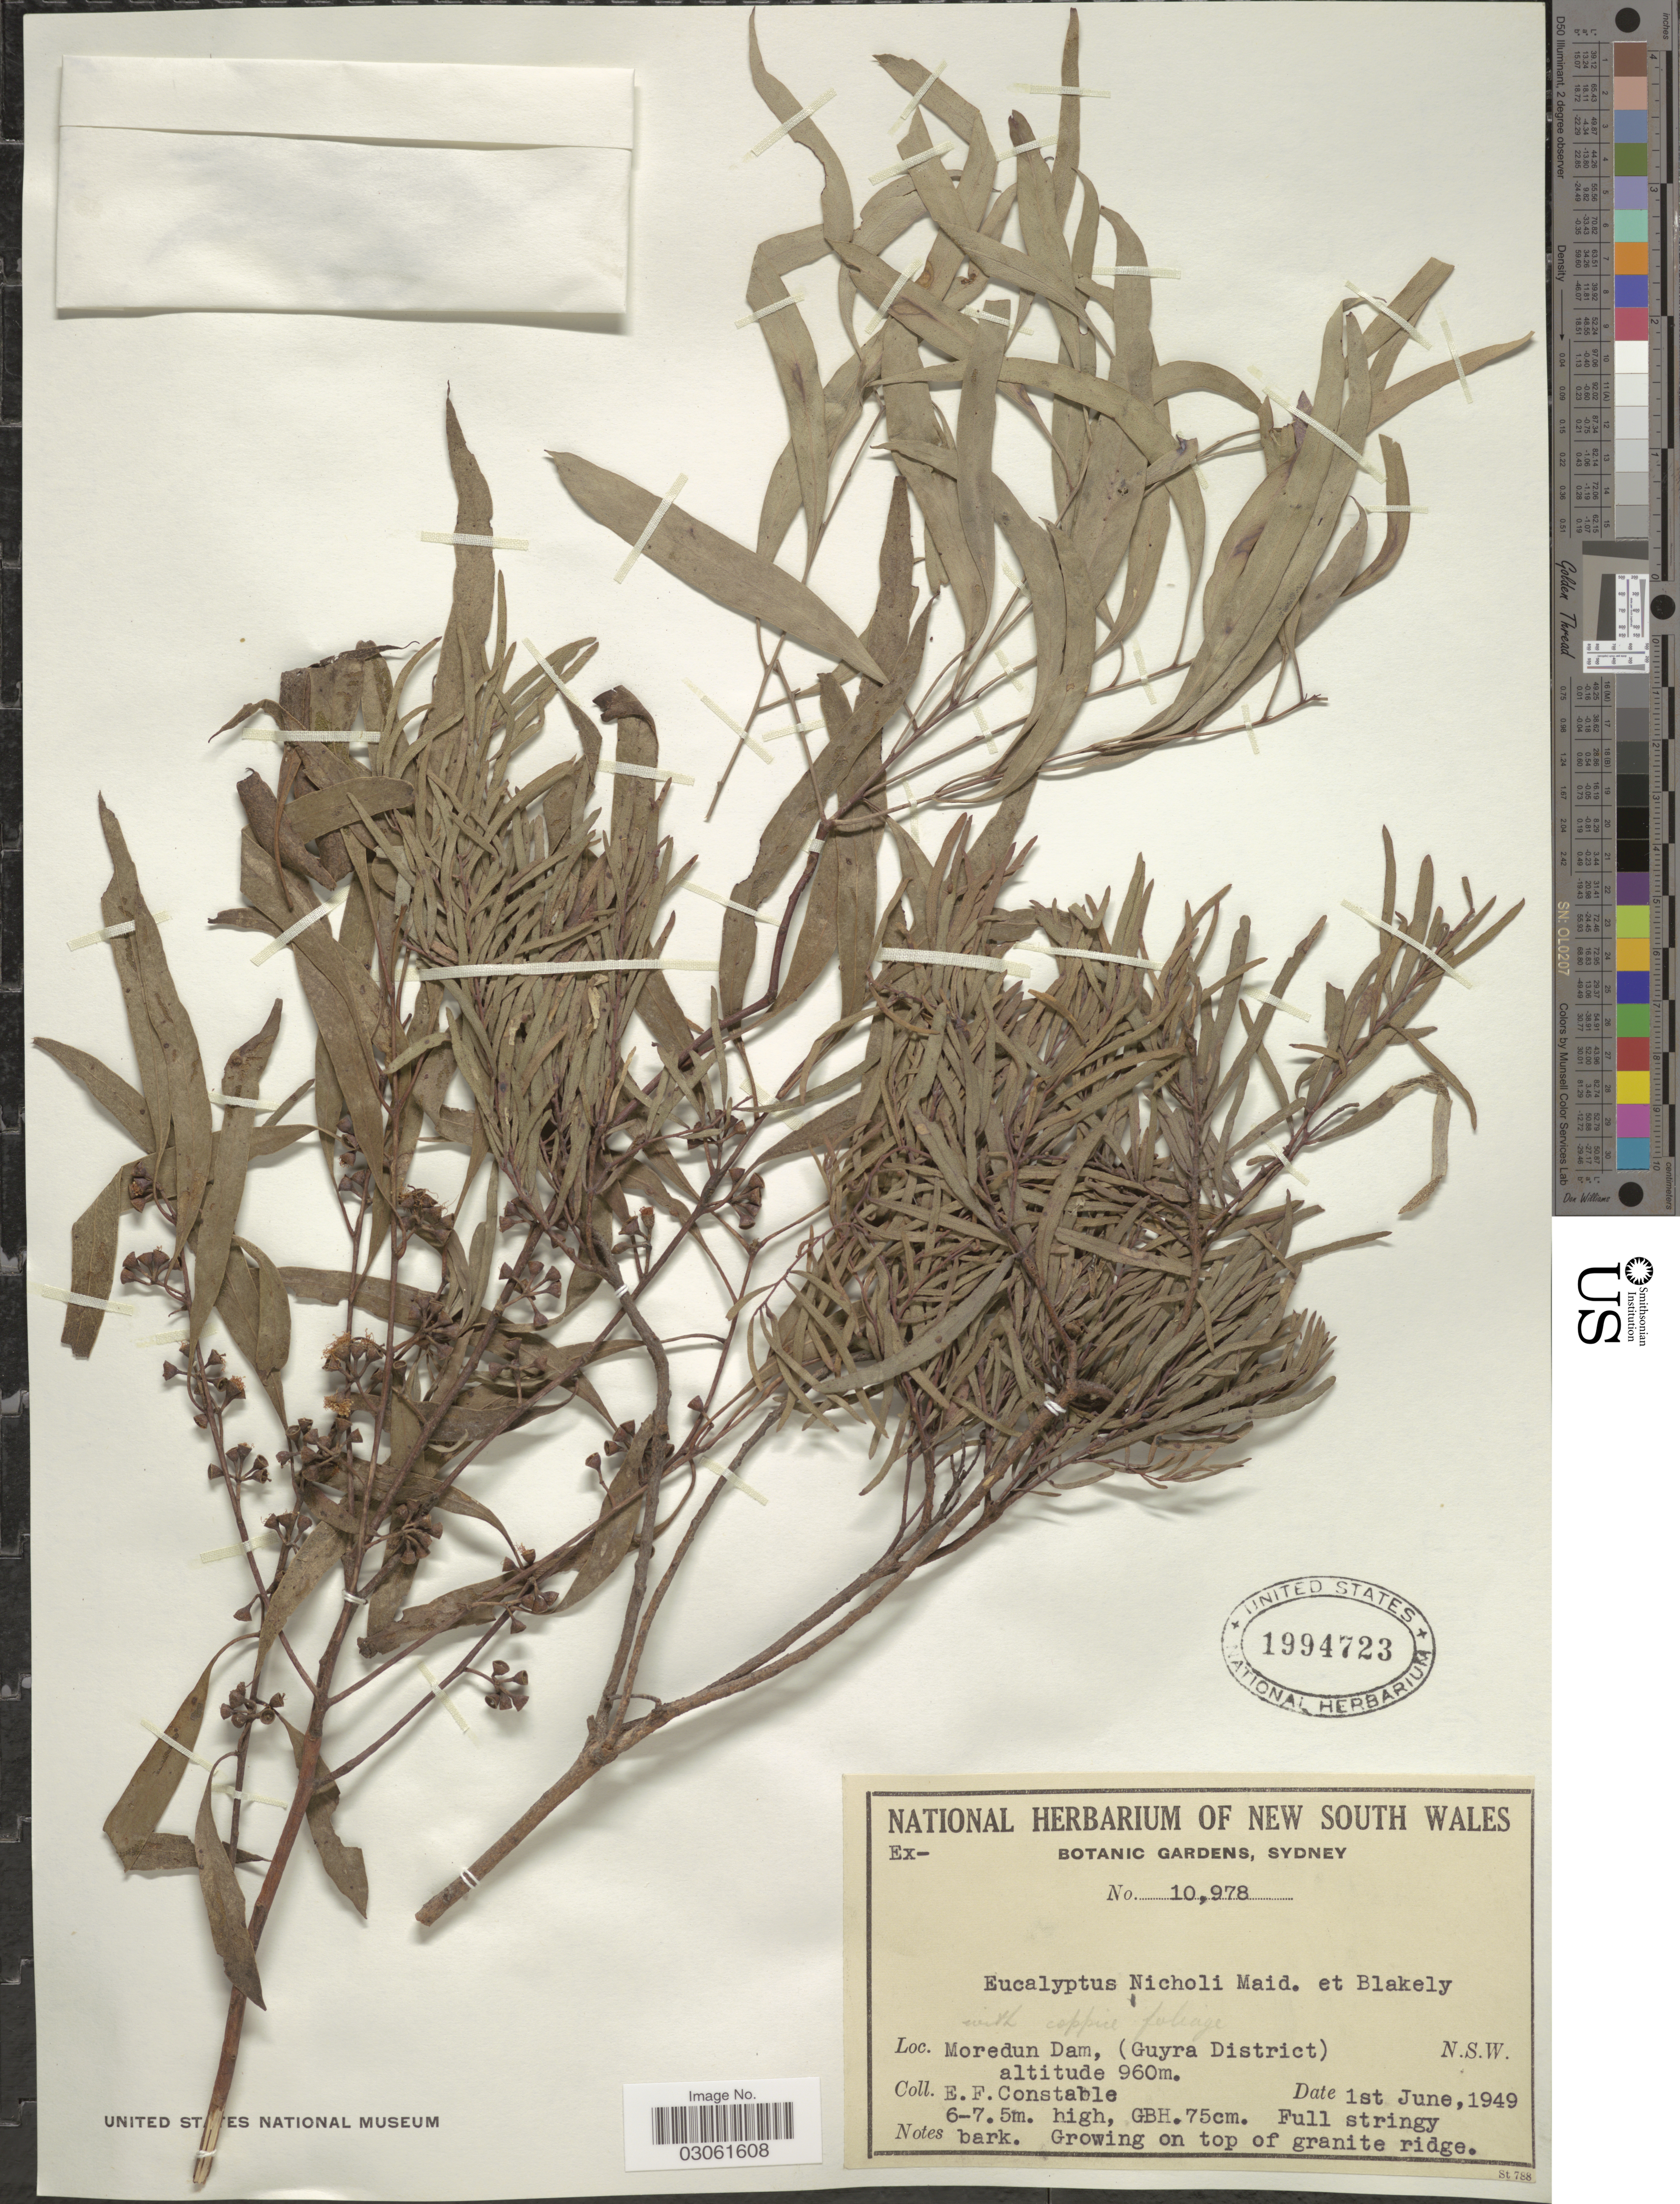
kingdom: Plantae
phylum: Tracheophyta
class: Magnoliopsida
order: Myrtales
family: Myrtaceae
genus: Eucalyptus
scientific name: Eucalyptus nicholii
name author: Maiden & Blakely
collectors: E. F. Constable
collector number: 10978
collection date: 1949-06-01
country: Australia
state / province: New South Wales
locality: Moredun Dam, (Guyra District).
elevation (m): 960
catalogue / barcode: US 1994723